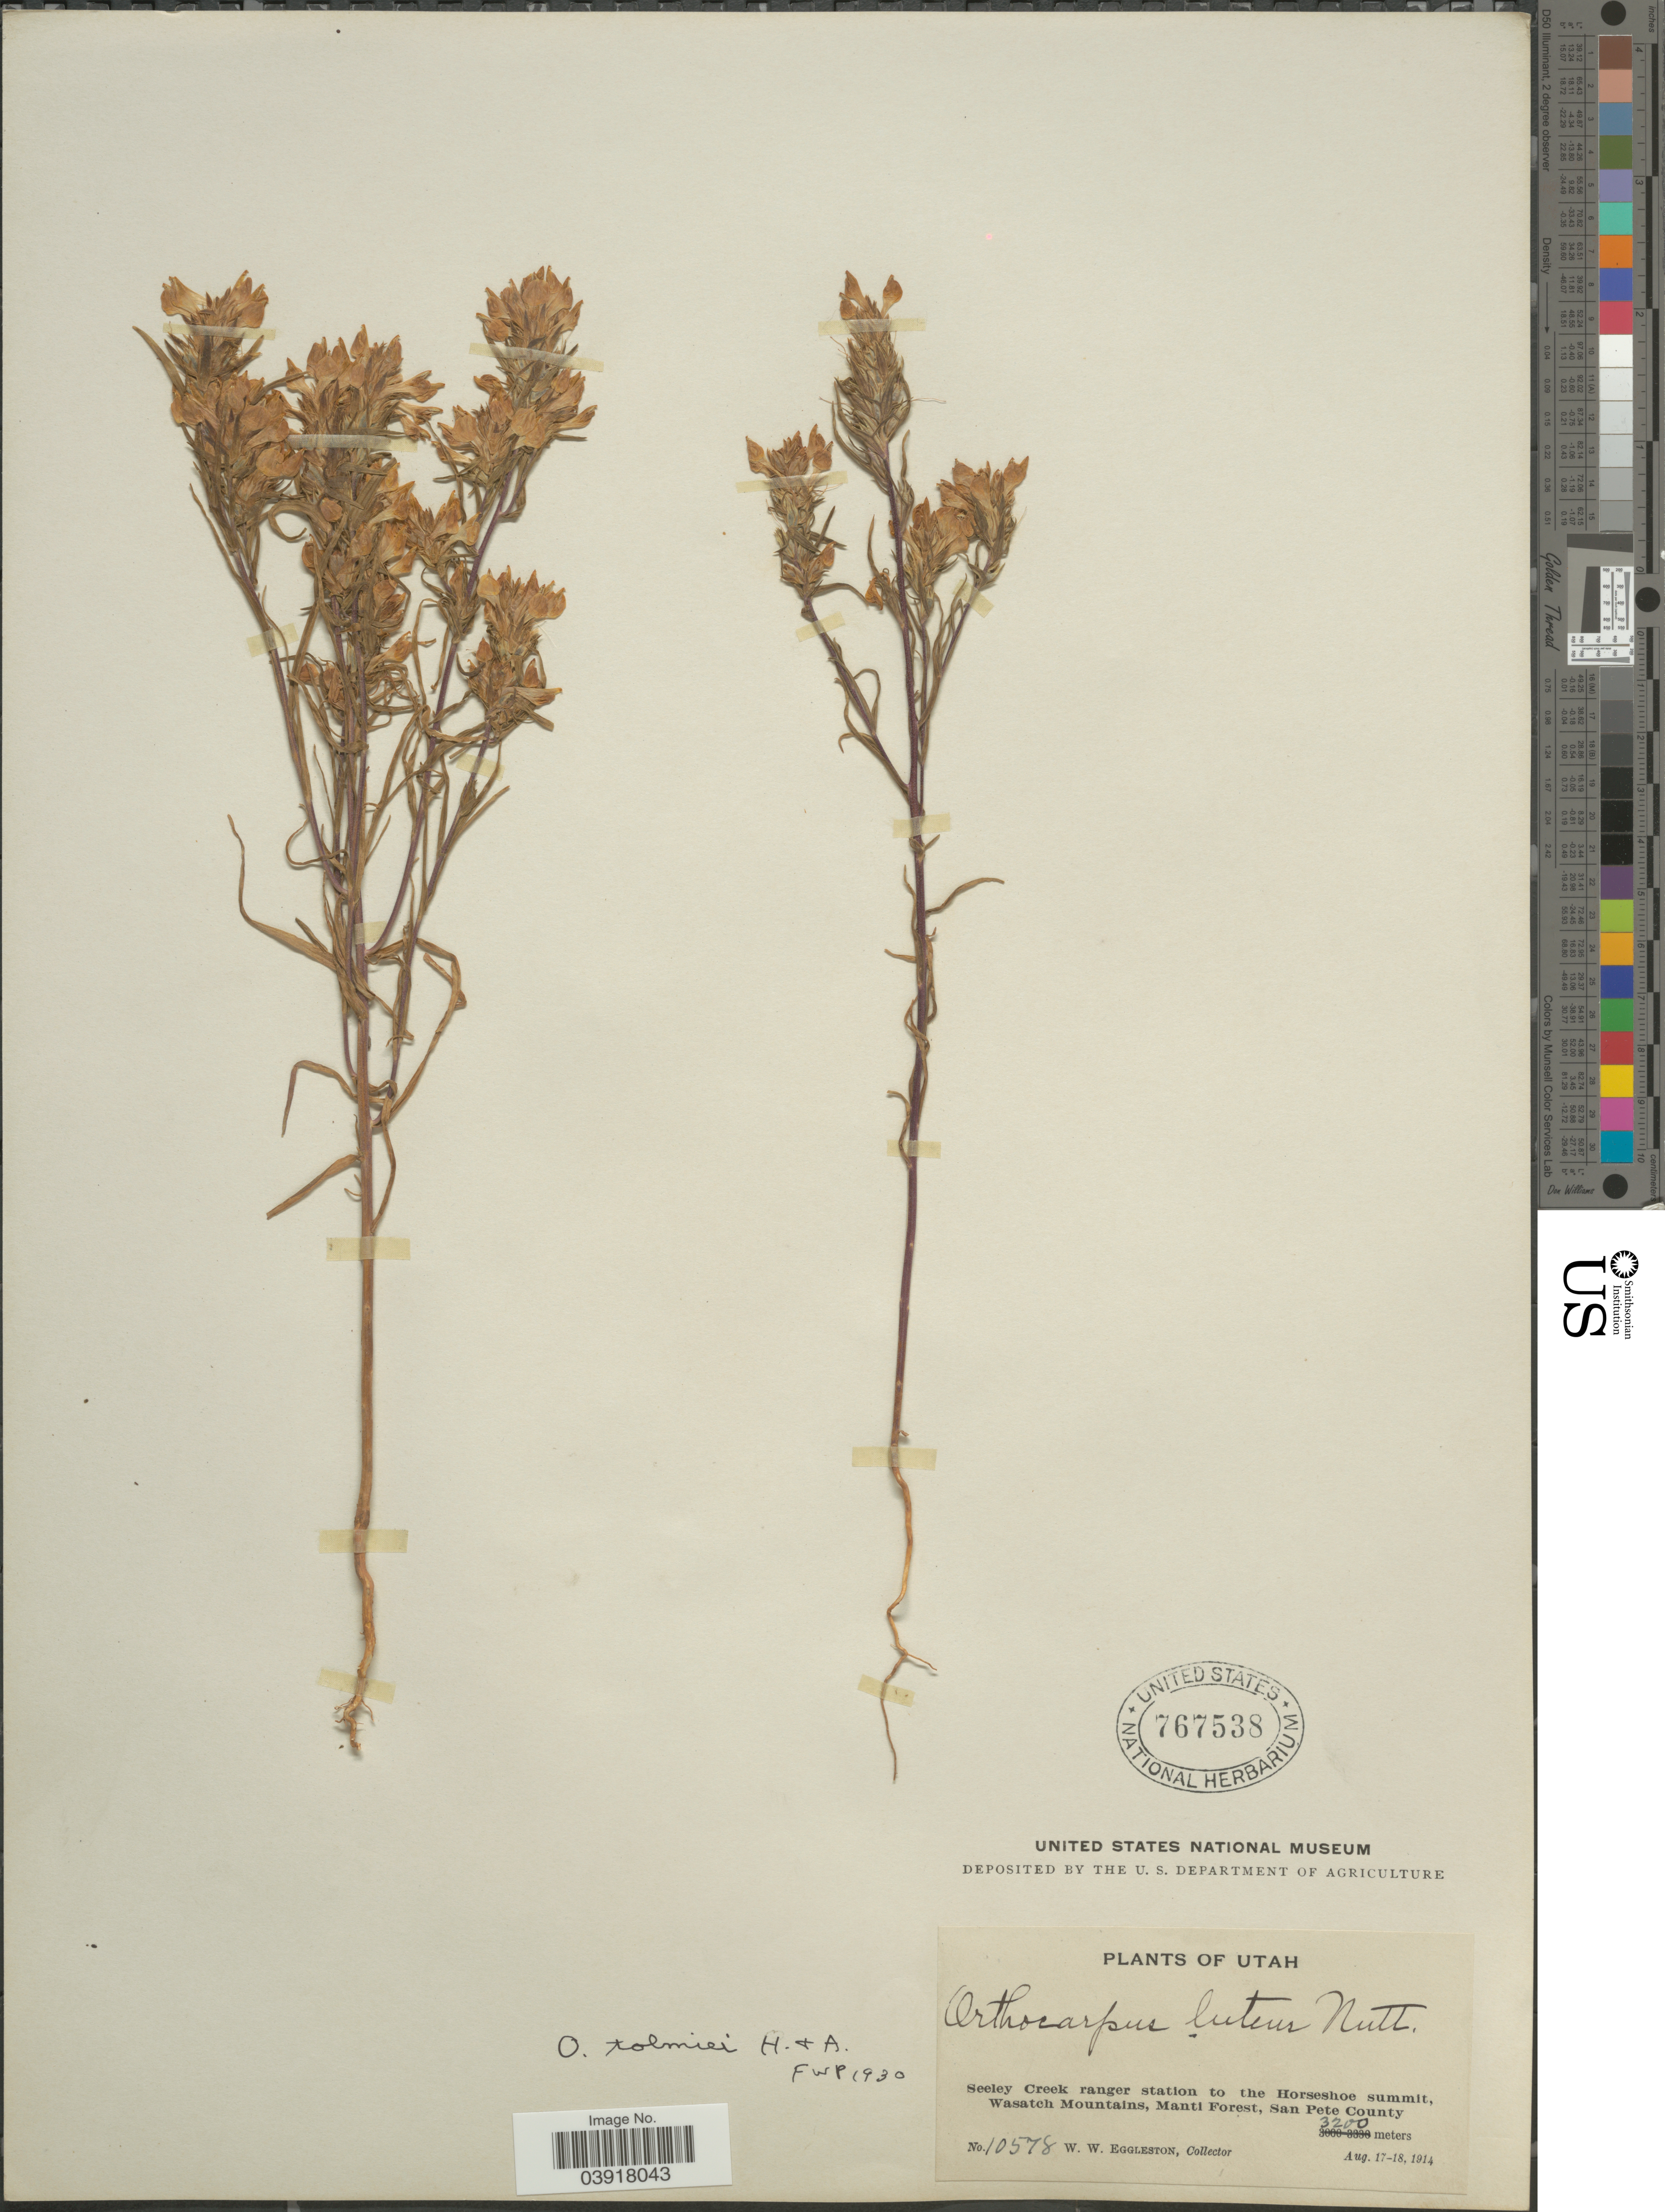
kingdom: Plantae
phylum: Tracheophyta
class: Magnoliopsida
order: Lamiales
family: Orobanchaceae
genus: Orthocarpus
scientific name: Orthocarpus tolmiei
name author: Hook. & Arn.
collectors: W. W. Eggleston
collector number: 10578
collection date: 1914-08-17/1914-08-18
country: United States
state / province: Utah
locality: Seeley Creek ranger station to the Horseshoe summit, Wasatch Mountains, Manti Forest, San Pete County.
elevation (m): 3200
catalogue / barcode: US 767538